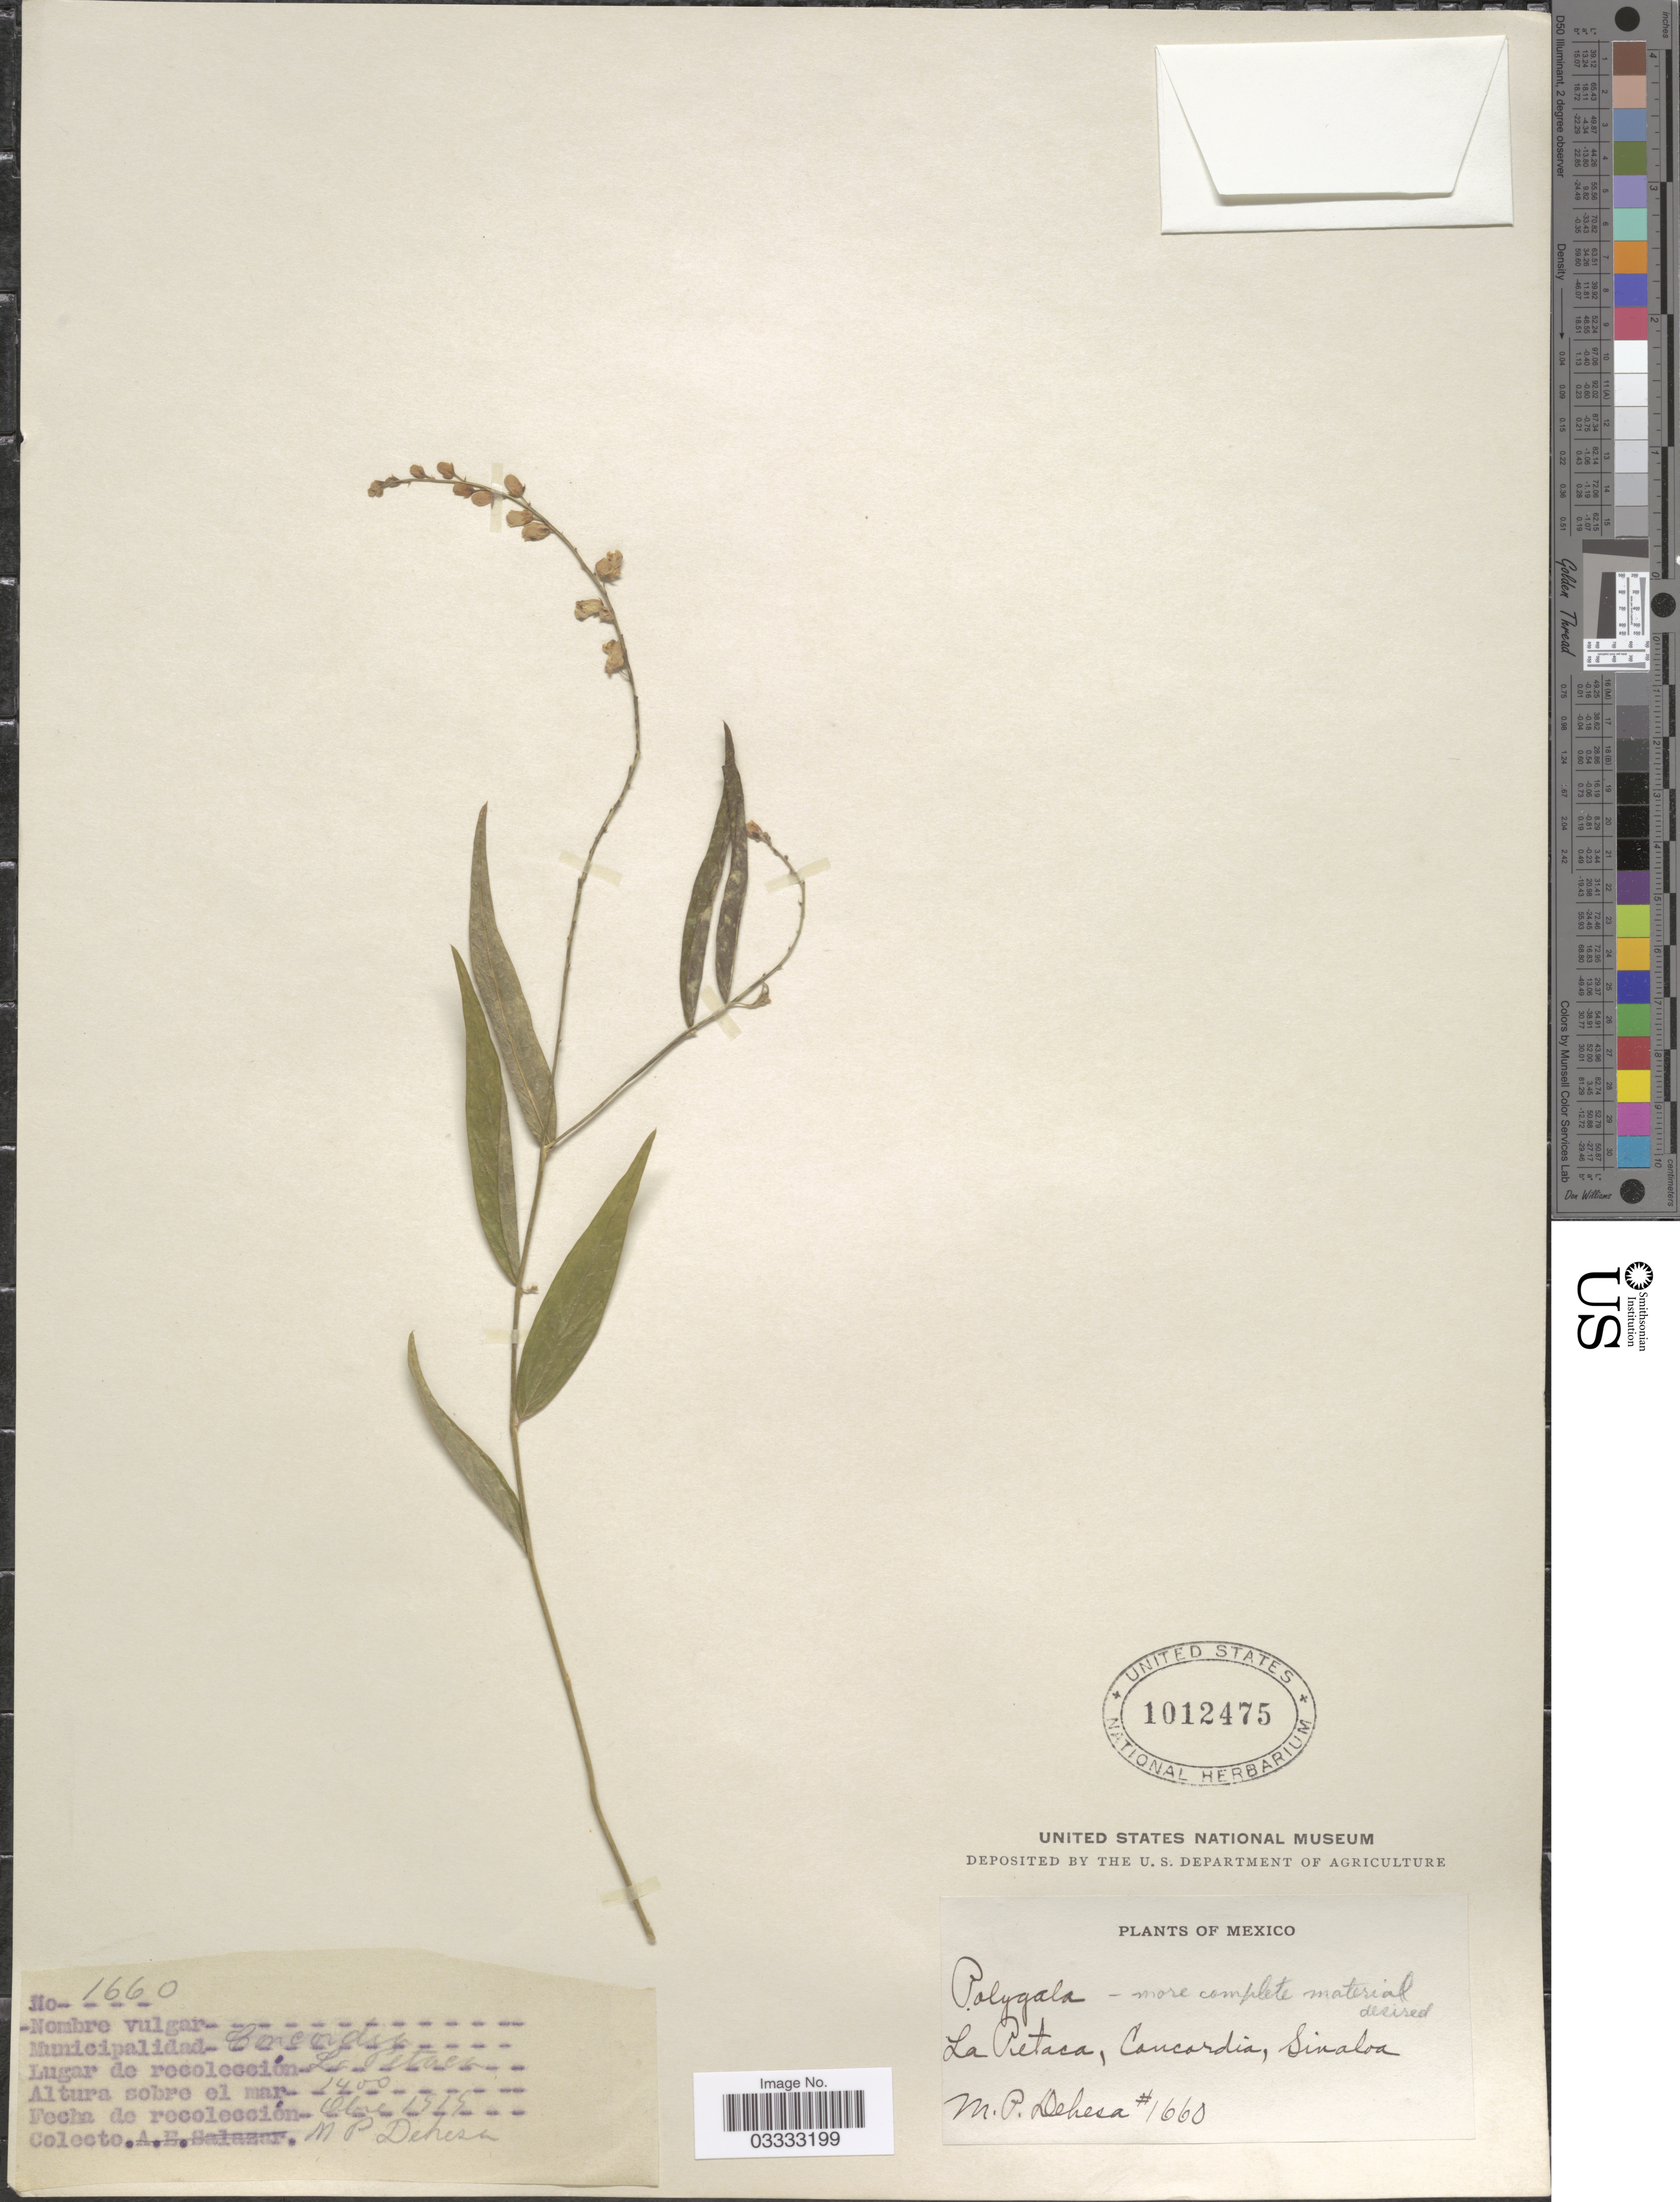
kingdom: Plantae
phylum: Tracheophyta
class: Magnoliopsida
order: Fabales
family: Polygalaceae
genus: Polygala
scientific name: Polygala sp.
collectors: M. Dehesa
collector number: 1660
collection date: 1919-10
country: Mexico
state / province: Sinaloa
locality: La Petaca, Municipalidad Concordia.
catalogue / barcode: US 1012475